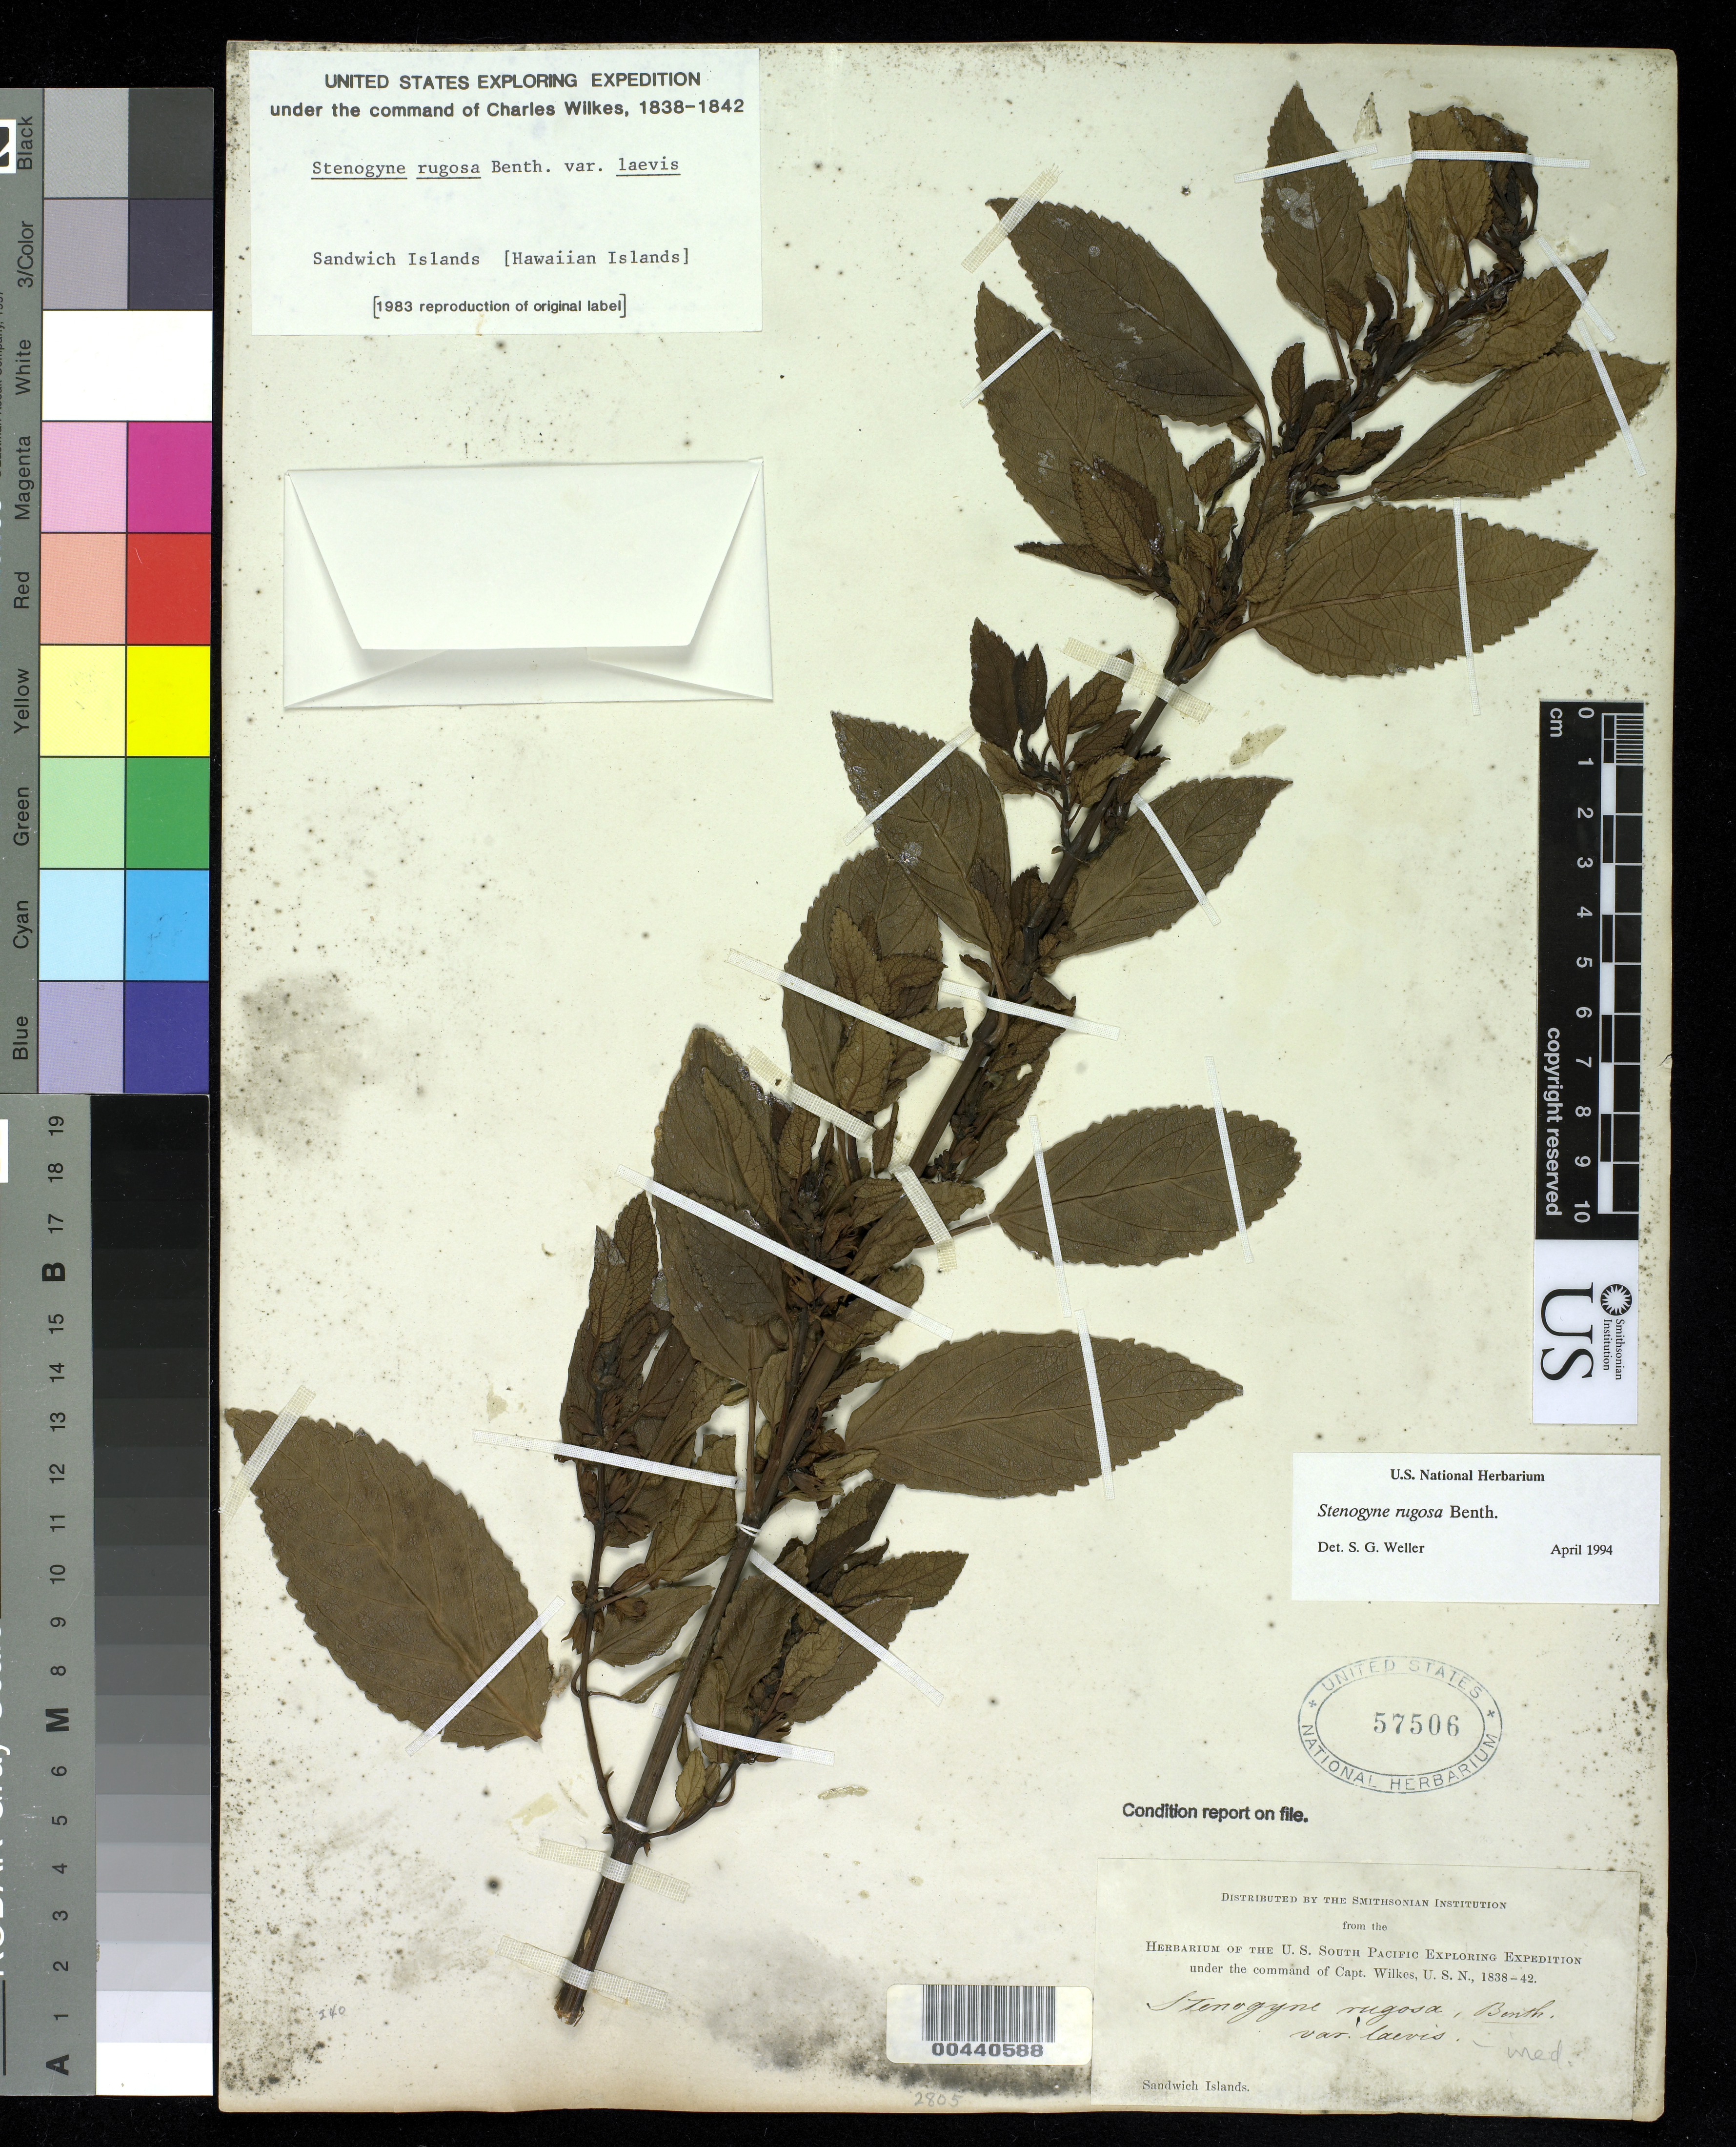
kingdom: Plantae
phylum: Tracheophyta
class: Magnoliopsida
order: Lamiales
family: Lamiaceae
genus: Stenogyne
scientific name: Stenogyne rugosa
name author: Benth.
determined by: Weller, Stephen G., (UNITED STATES)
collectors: Wilkes Explor. Exped.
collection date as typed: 1838 to -- --- 1842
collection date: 1838/1842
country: United States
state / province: Hawaii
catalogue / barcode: US 57506